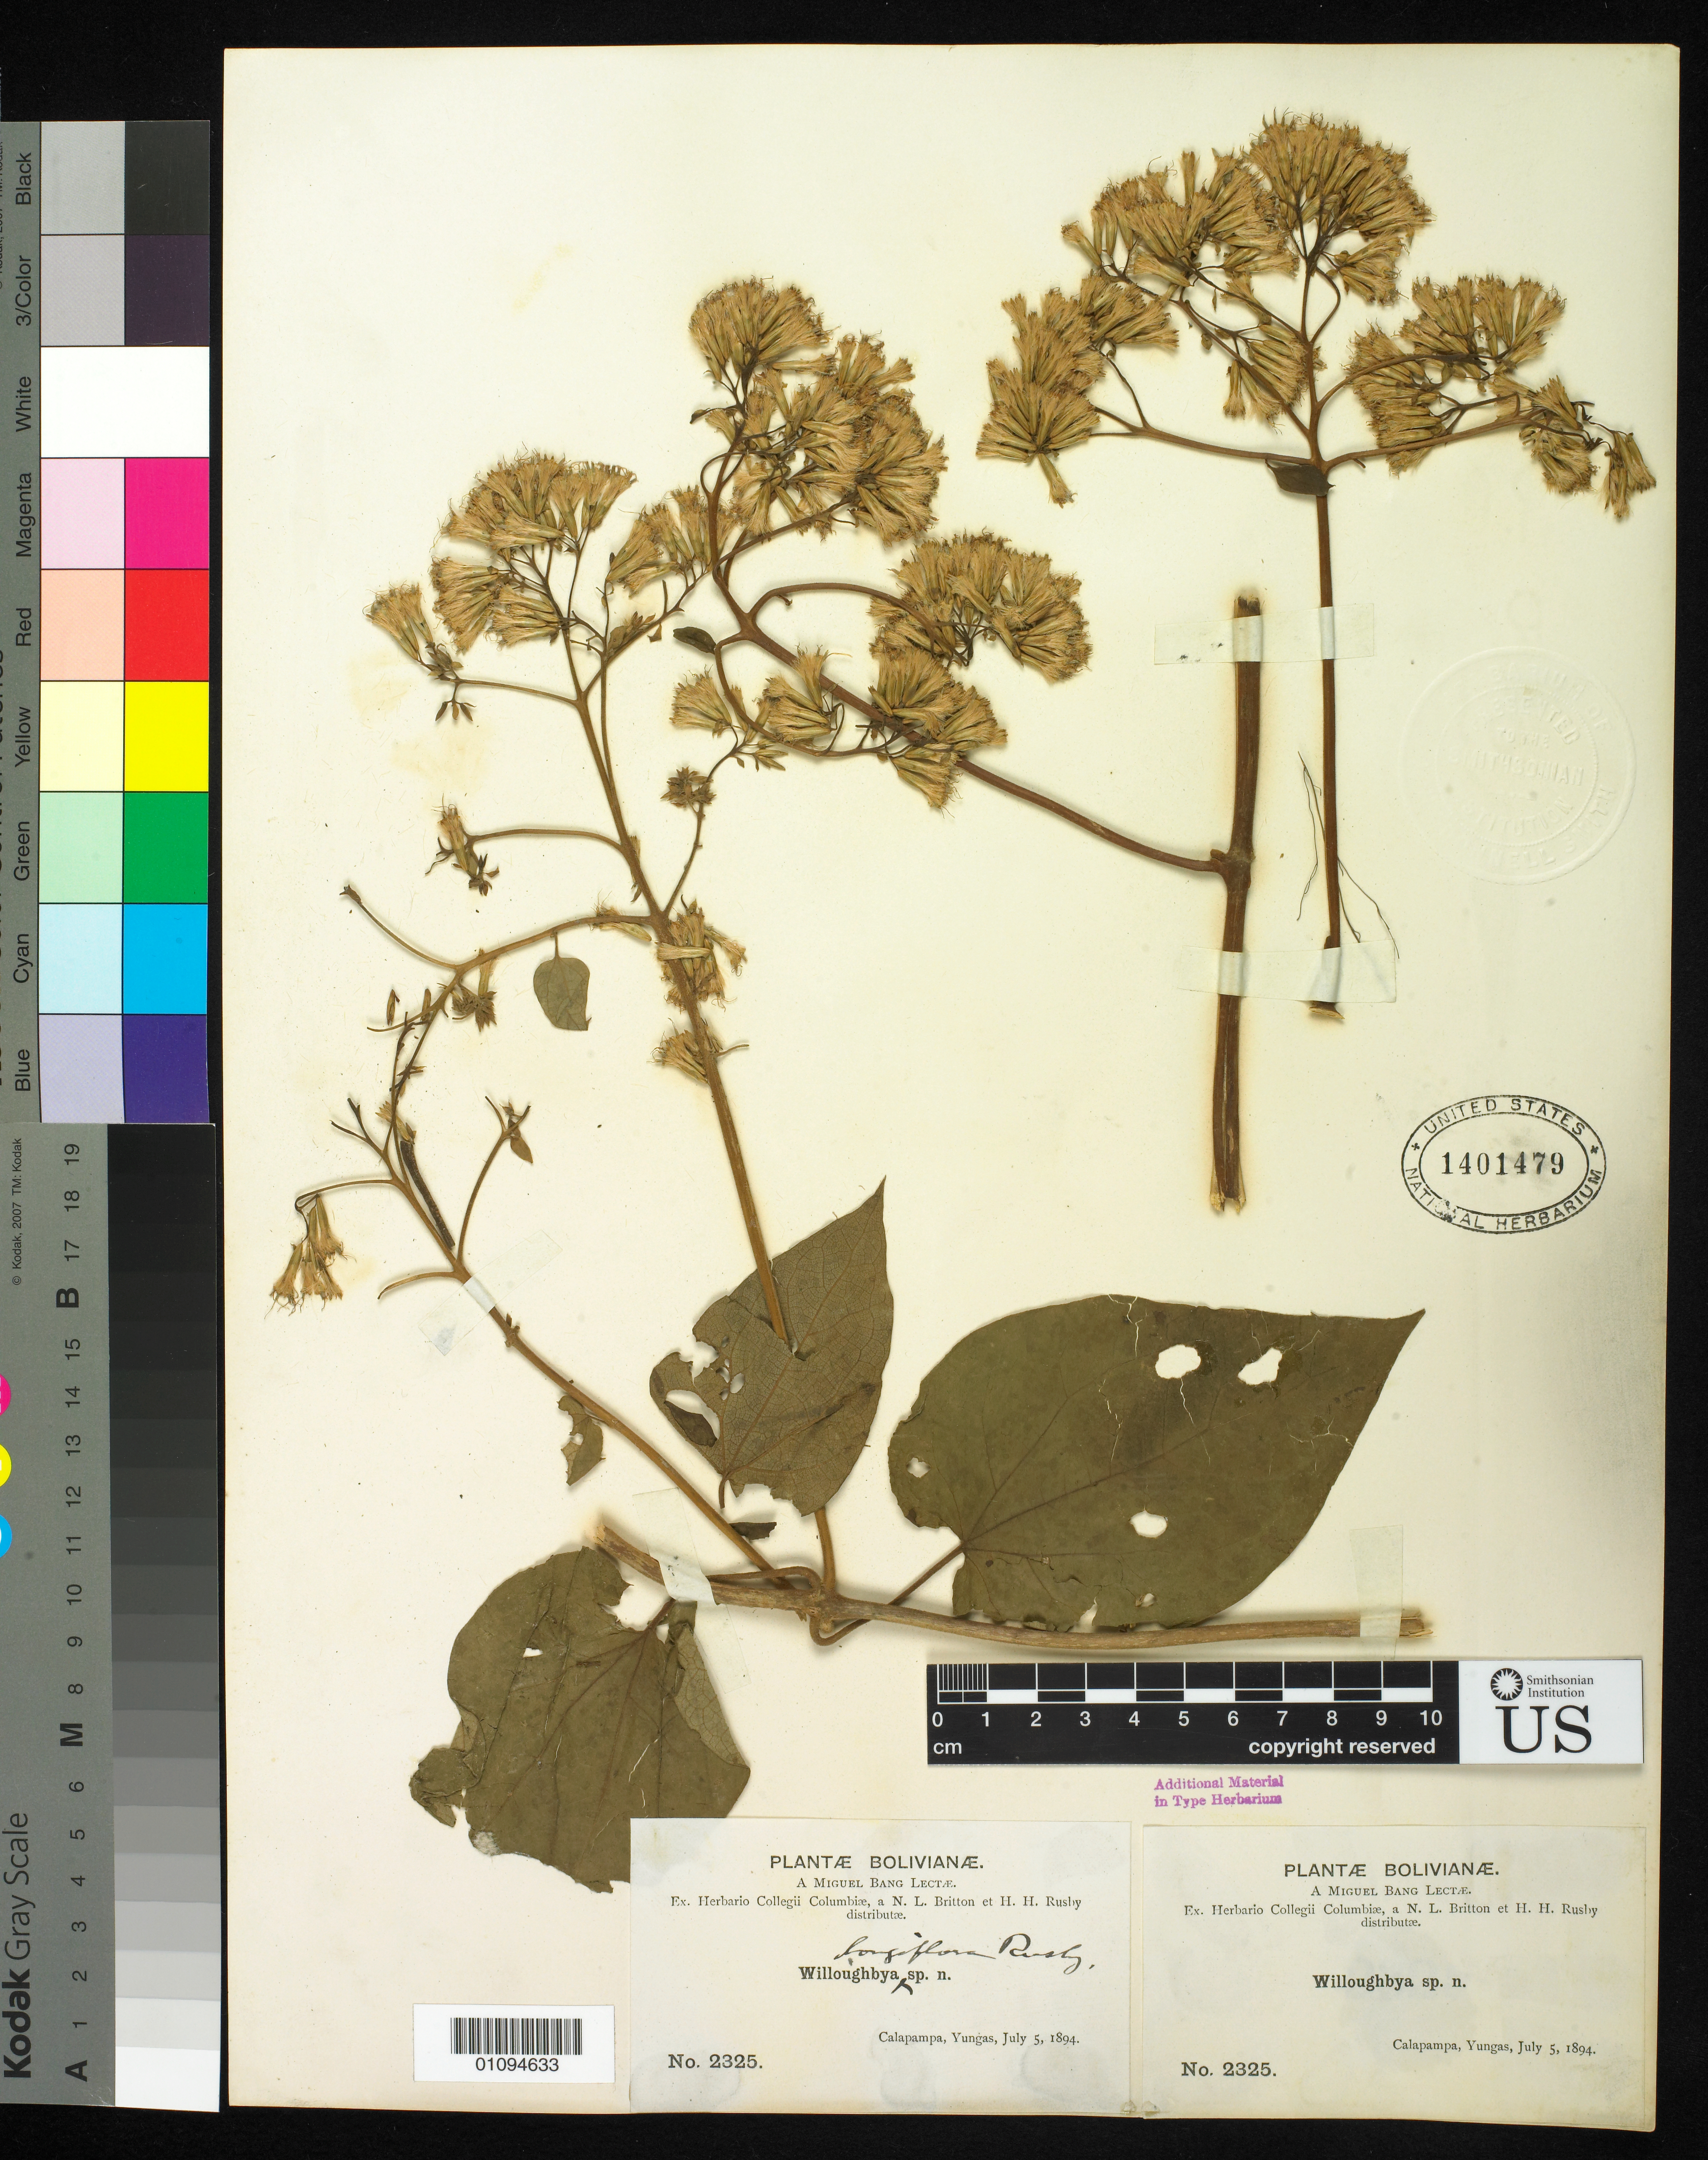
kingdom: Plantae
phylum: Tracheophyta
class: Magnoliopsida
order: Asterales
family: Asteraceae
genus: Willoughbya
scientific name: Willoughbya longiflora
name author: Rusby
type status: Syntype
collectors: M. Bang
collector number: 2325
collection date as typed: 05 Jul 1894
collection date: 1894-07-05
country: Bolivia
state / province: La Paz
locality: Calapampa, near Coroico, Yungas.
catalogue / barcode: US 1401479